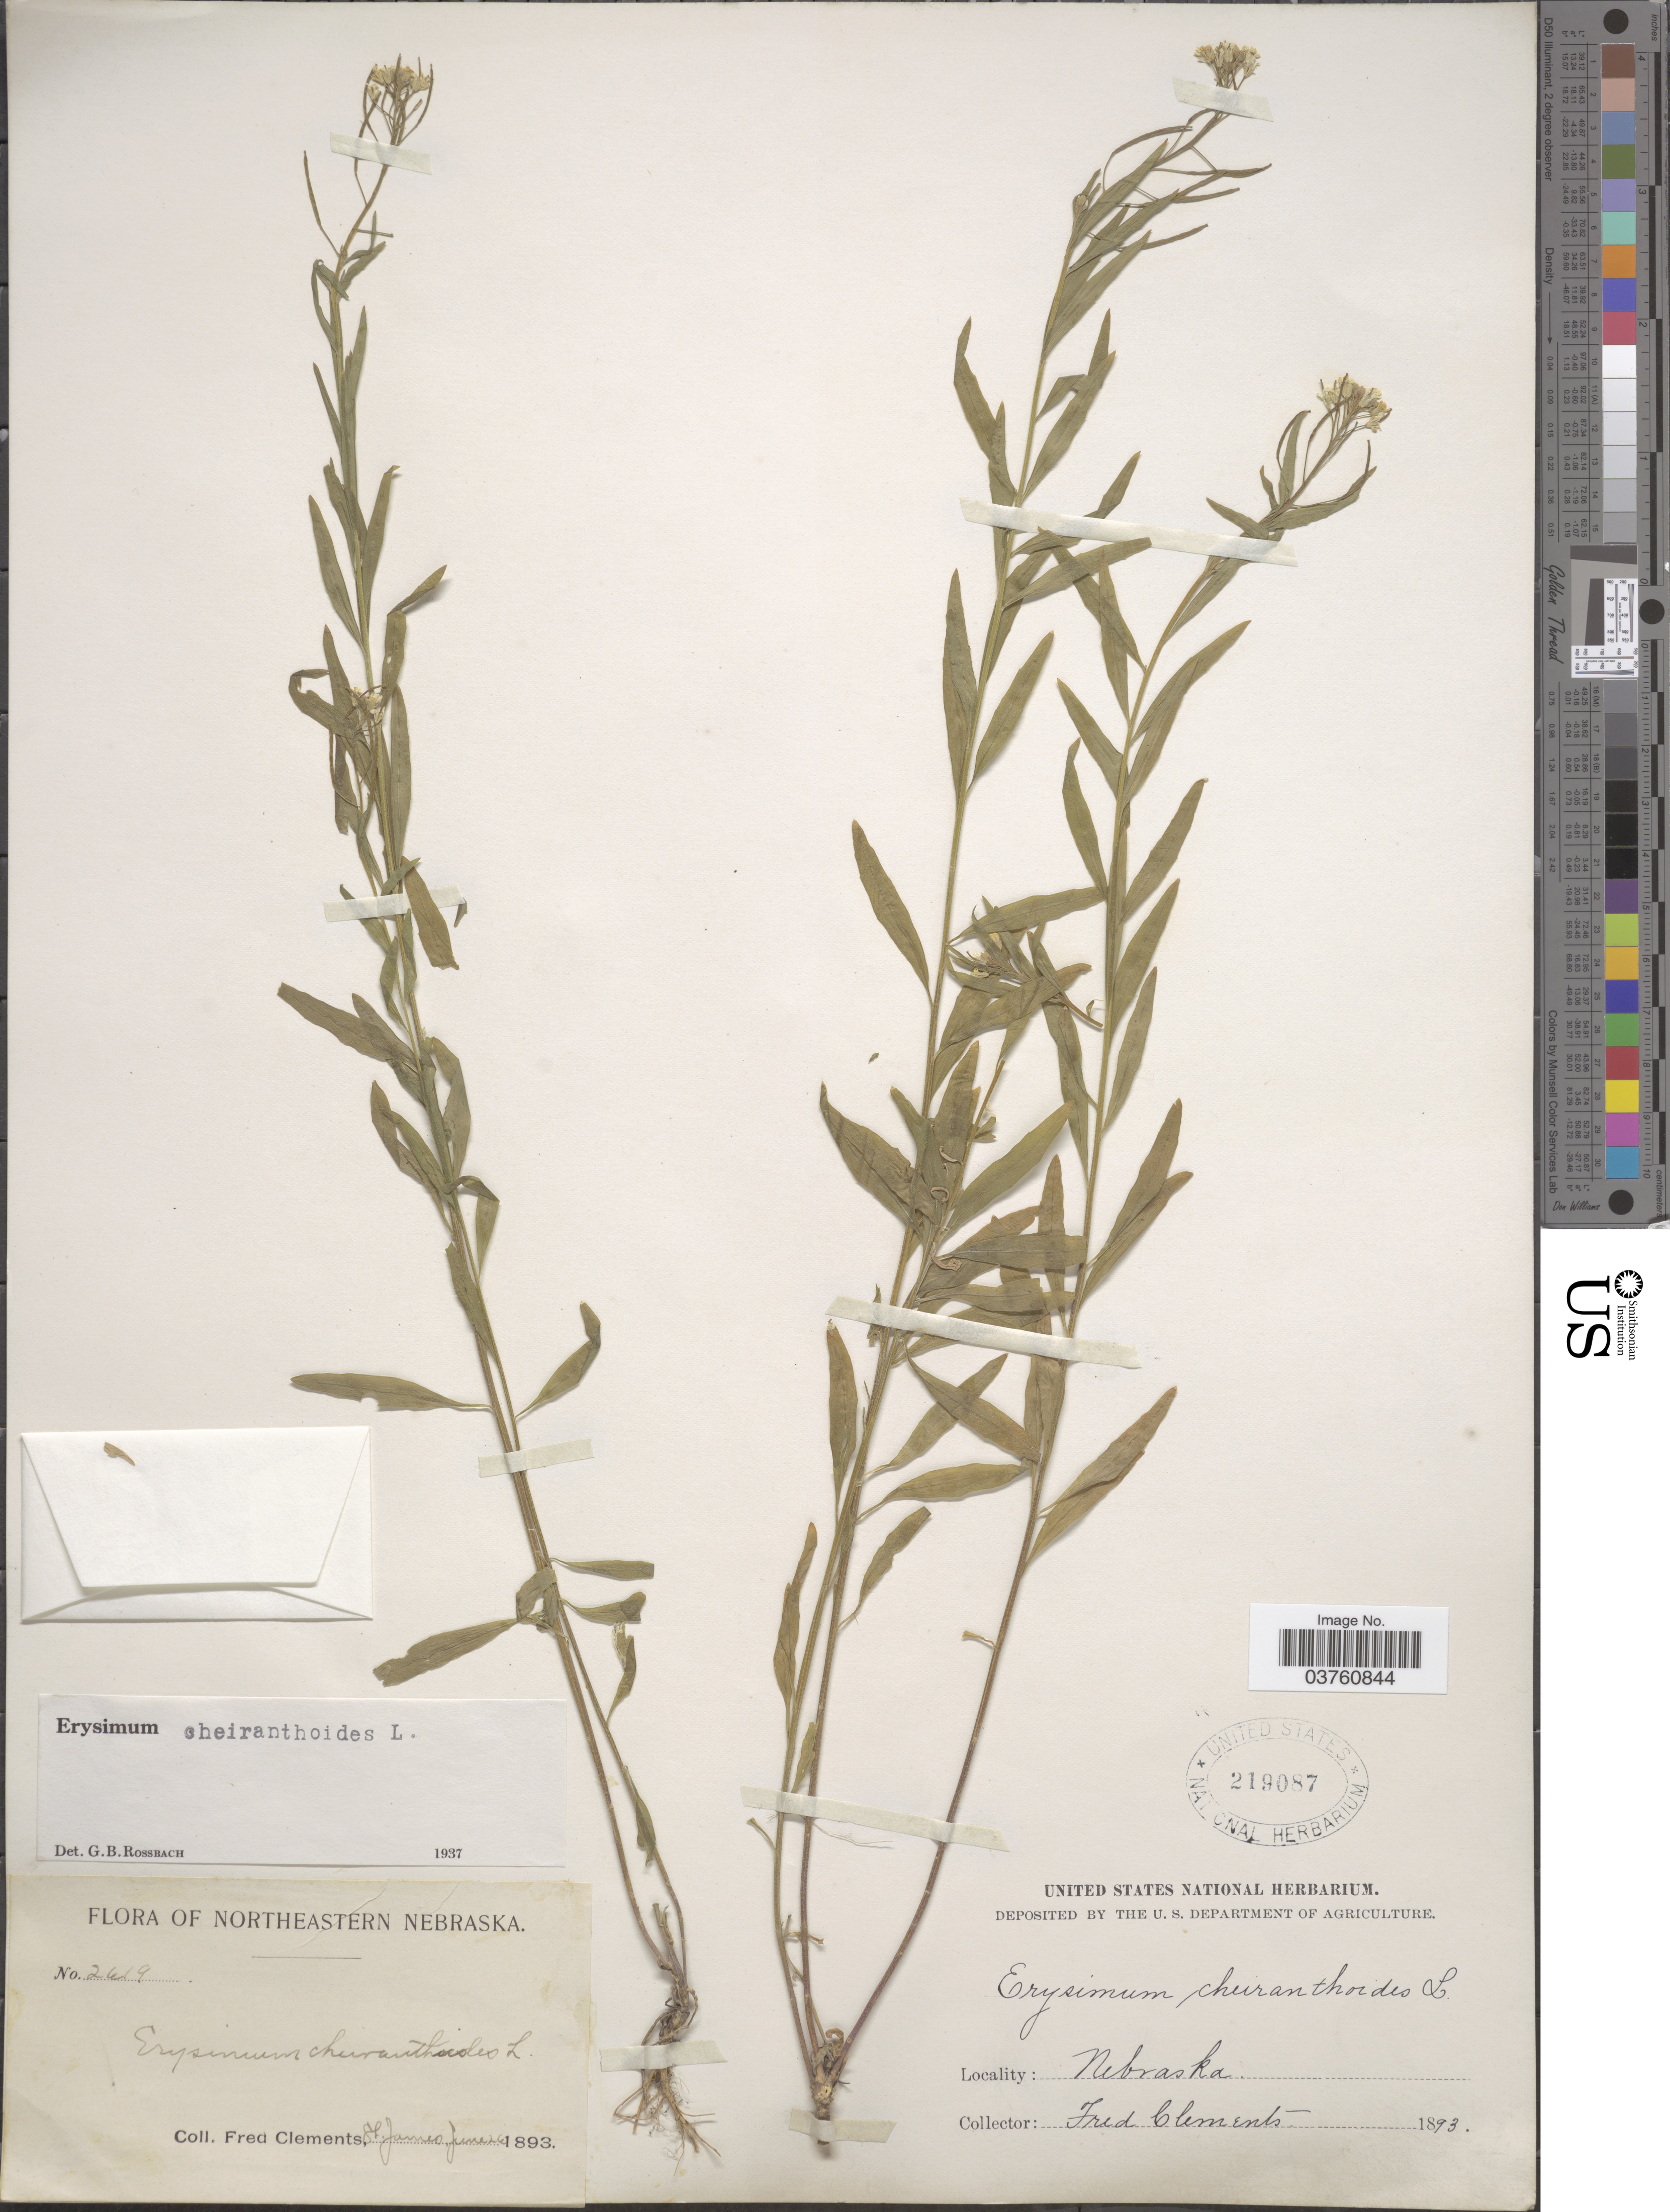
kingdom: Plantae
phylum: Tracheophyta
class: Magnoliopsida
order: Brassicales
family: Brassicaceae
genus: Erysimum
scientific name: Erysimum cheiranthoides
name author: L.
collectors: F. Clements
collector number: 2619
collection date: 1893-06-26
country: United States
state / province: Nebraska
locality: Northeastern Nebraska. St. James.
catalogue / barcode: US 219087